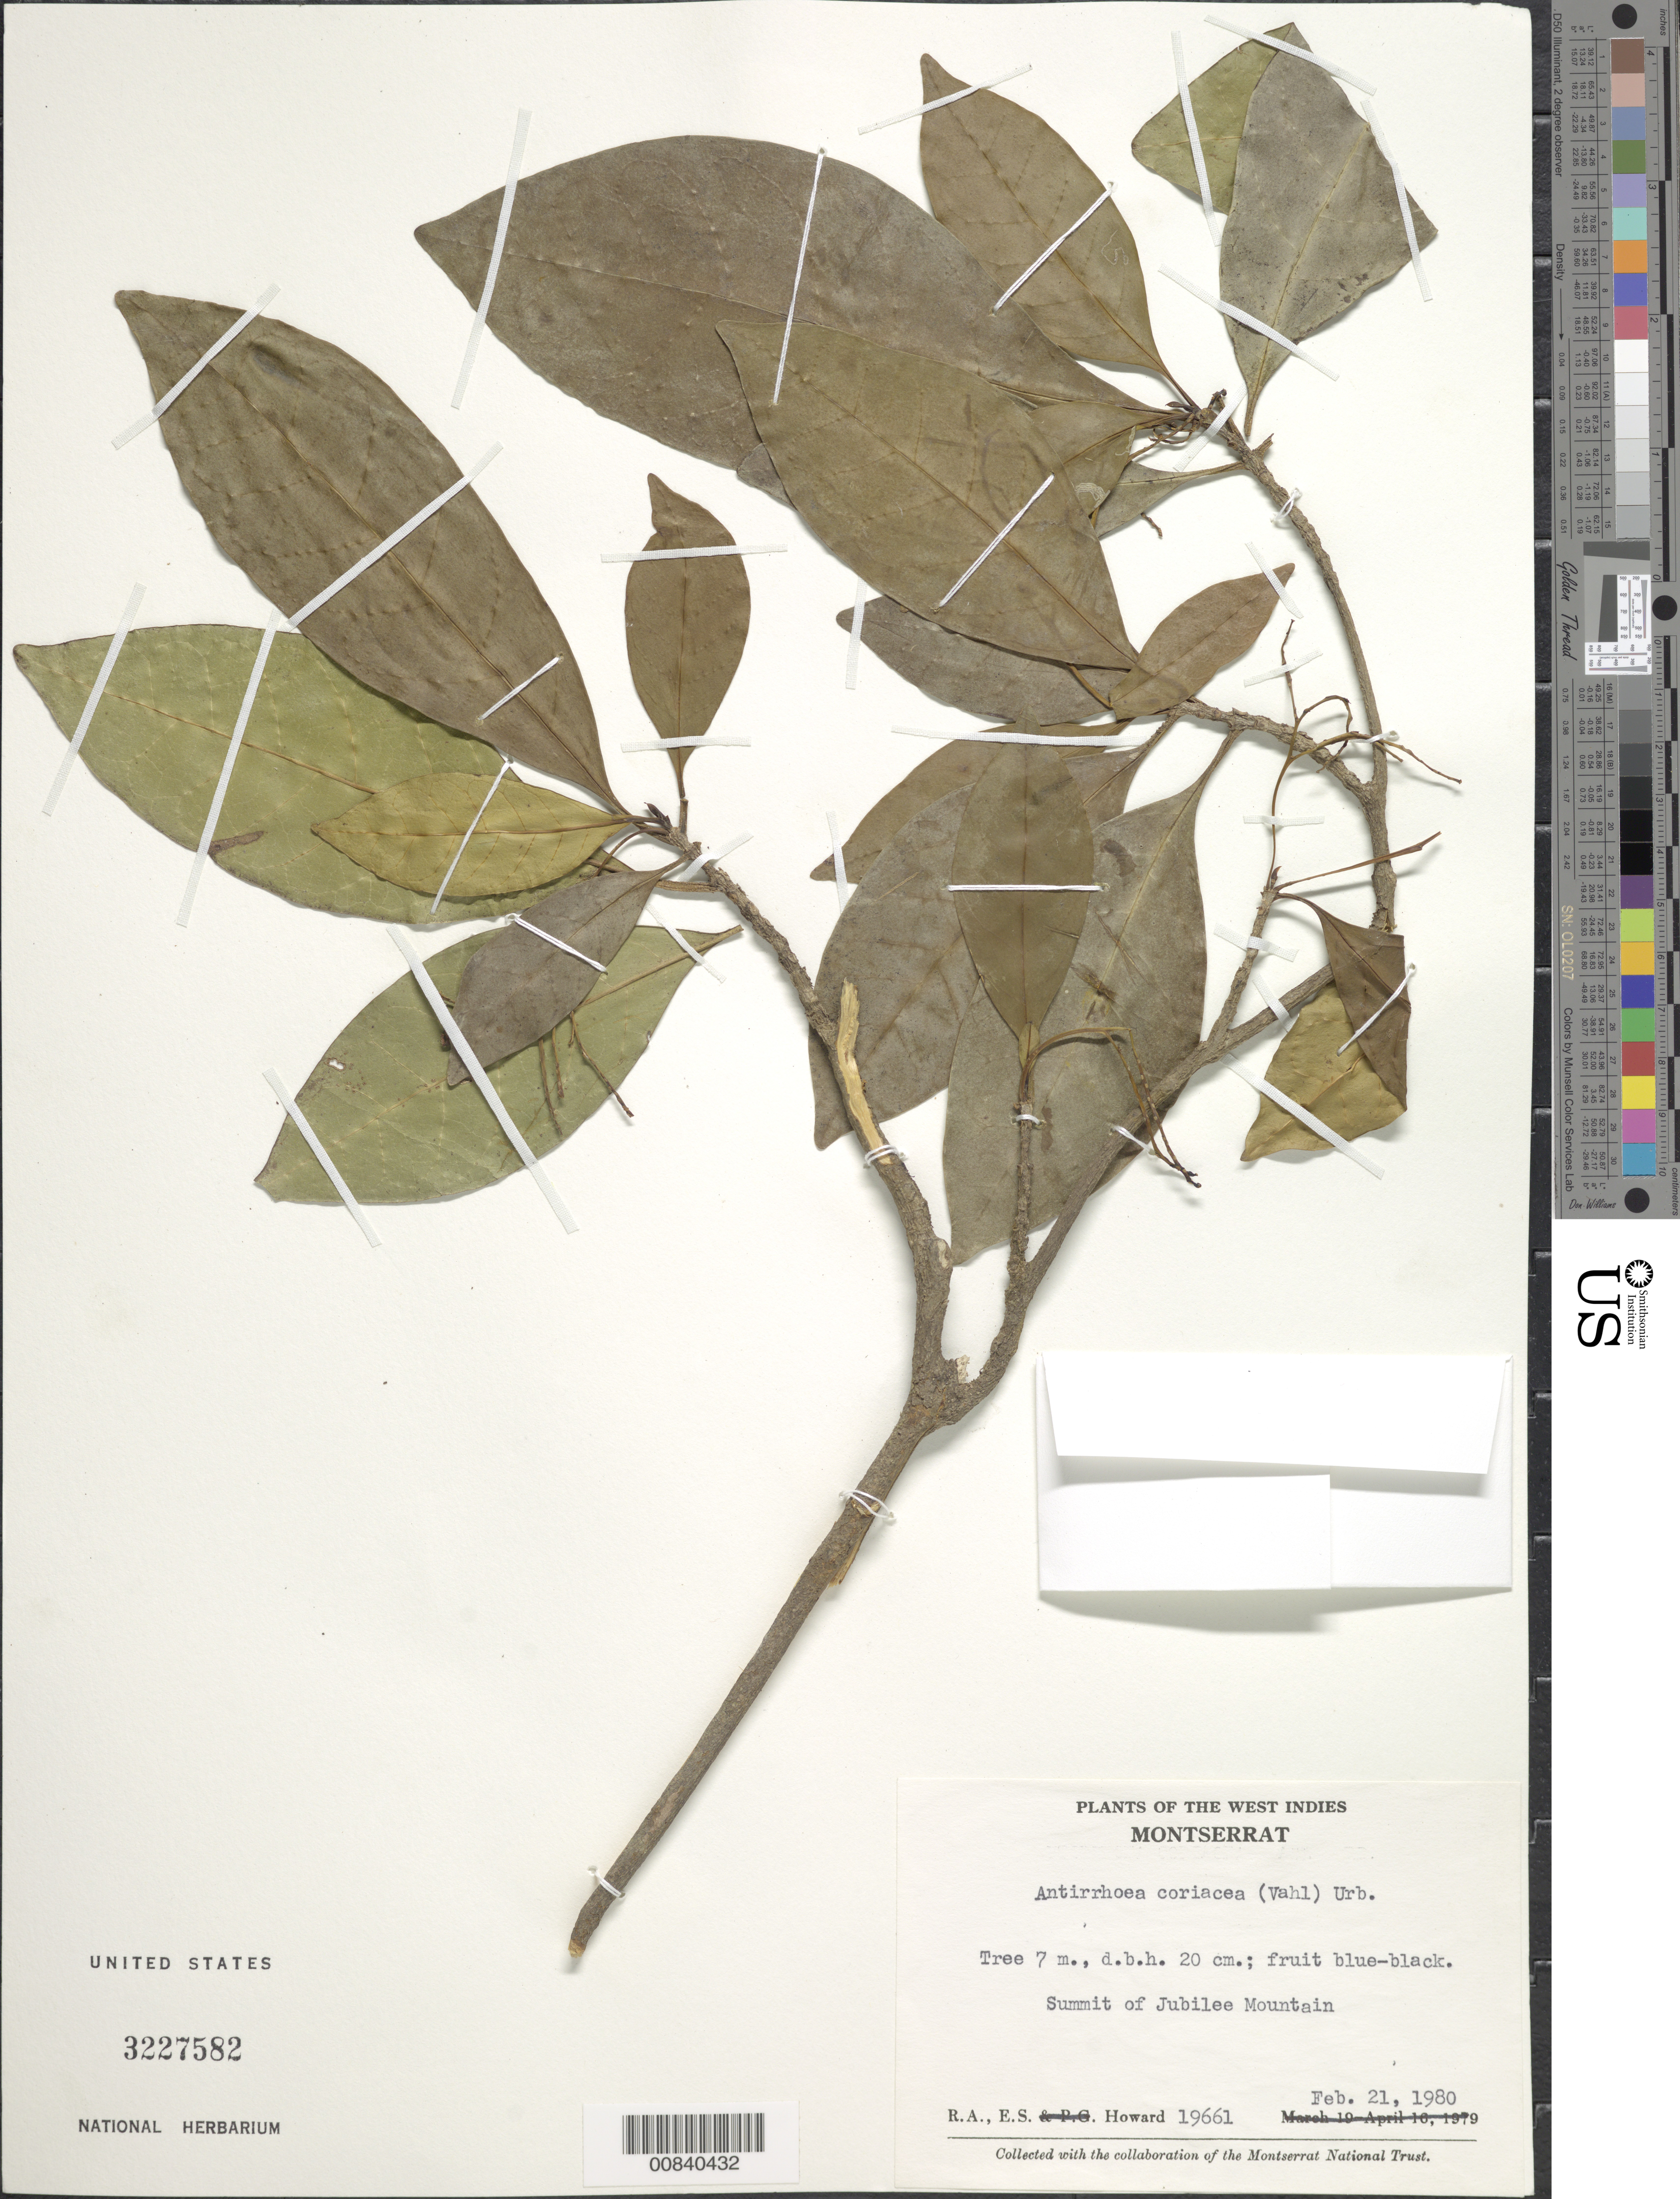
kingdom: Plantae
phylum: Tracheophyta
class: Magnoliopsida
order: Gentianales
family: Rubiaceae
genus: Stenostomum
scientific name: Stenostomum coriaceum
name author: (Vahl) Griseb.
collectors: R. A. Howard & E. S. Howard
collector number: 19661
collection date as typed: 21 Feb 1980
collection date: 1980-02-21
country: Montserrat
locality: Summit of Jubilee Mountain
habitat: Mountain summit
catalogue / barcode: US 3227582